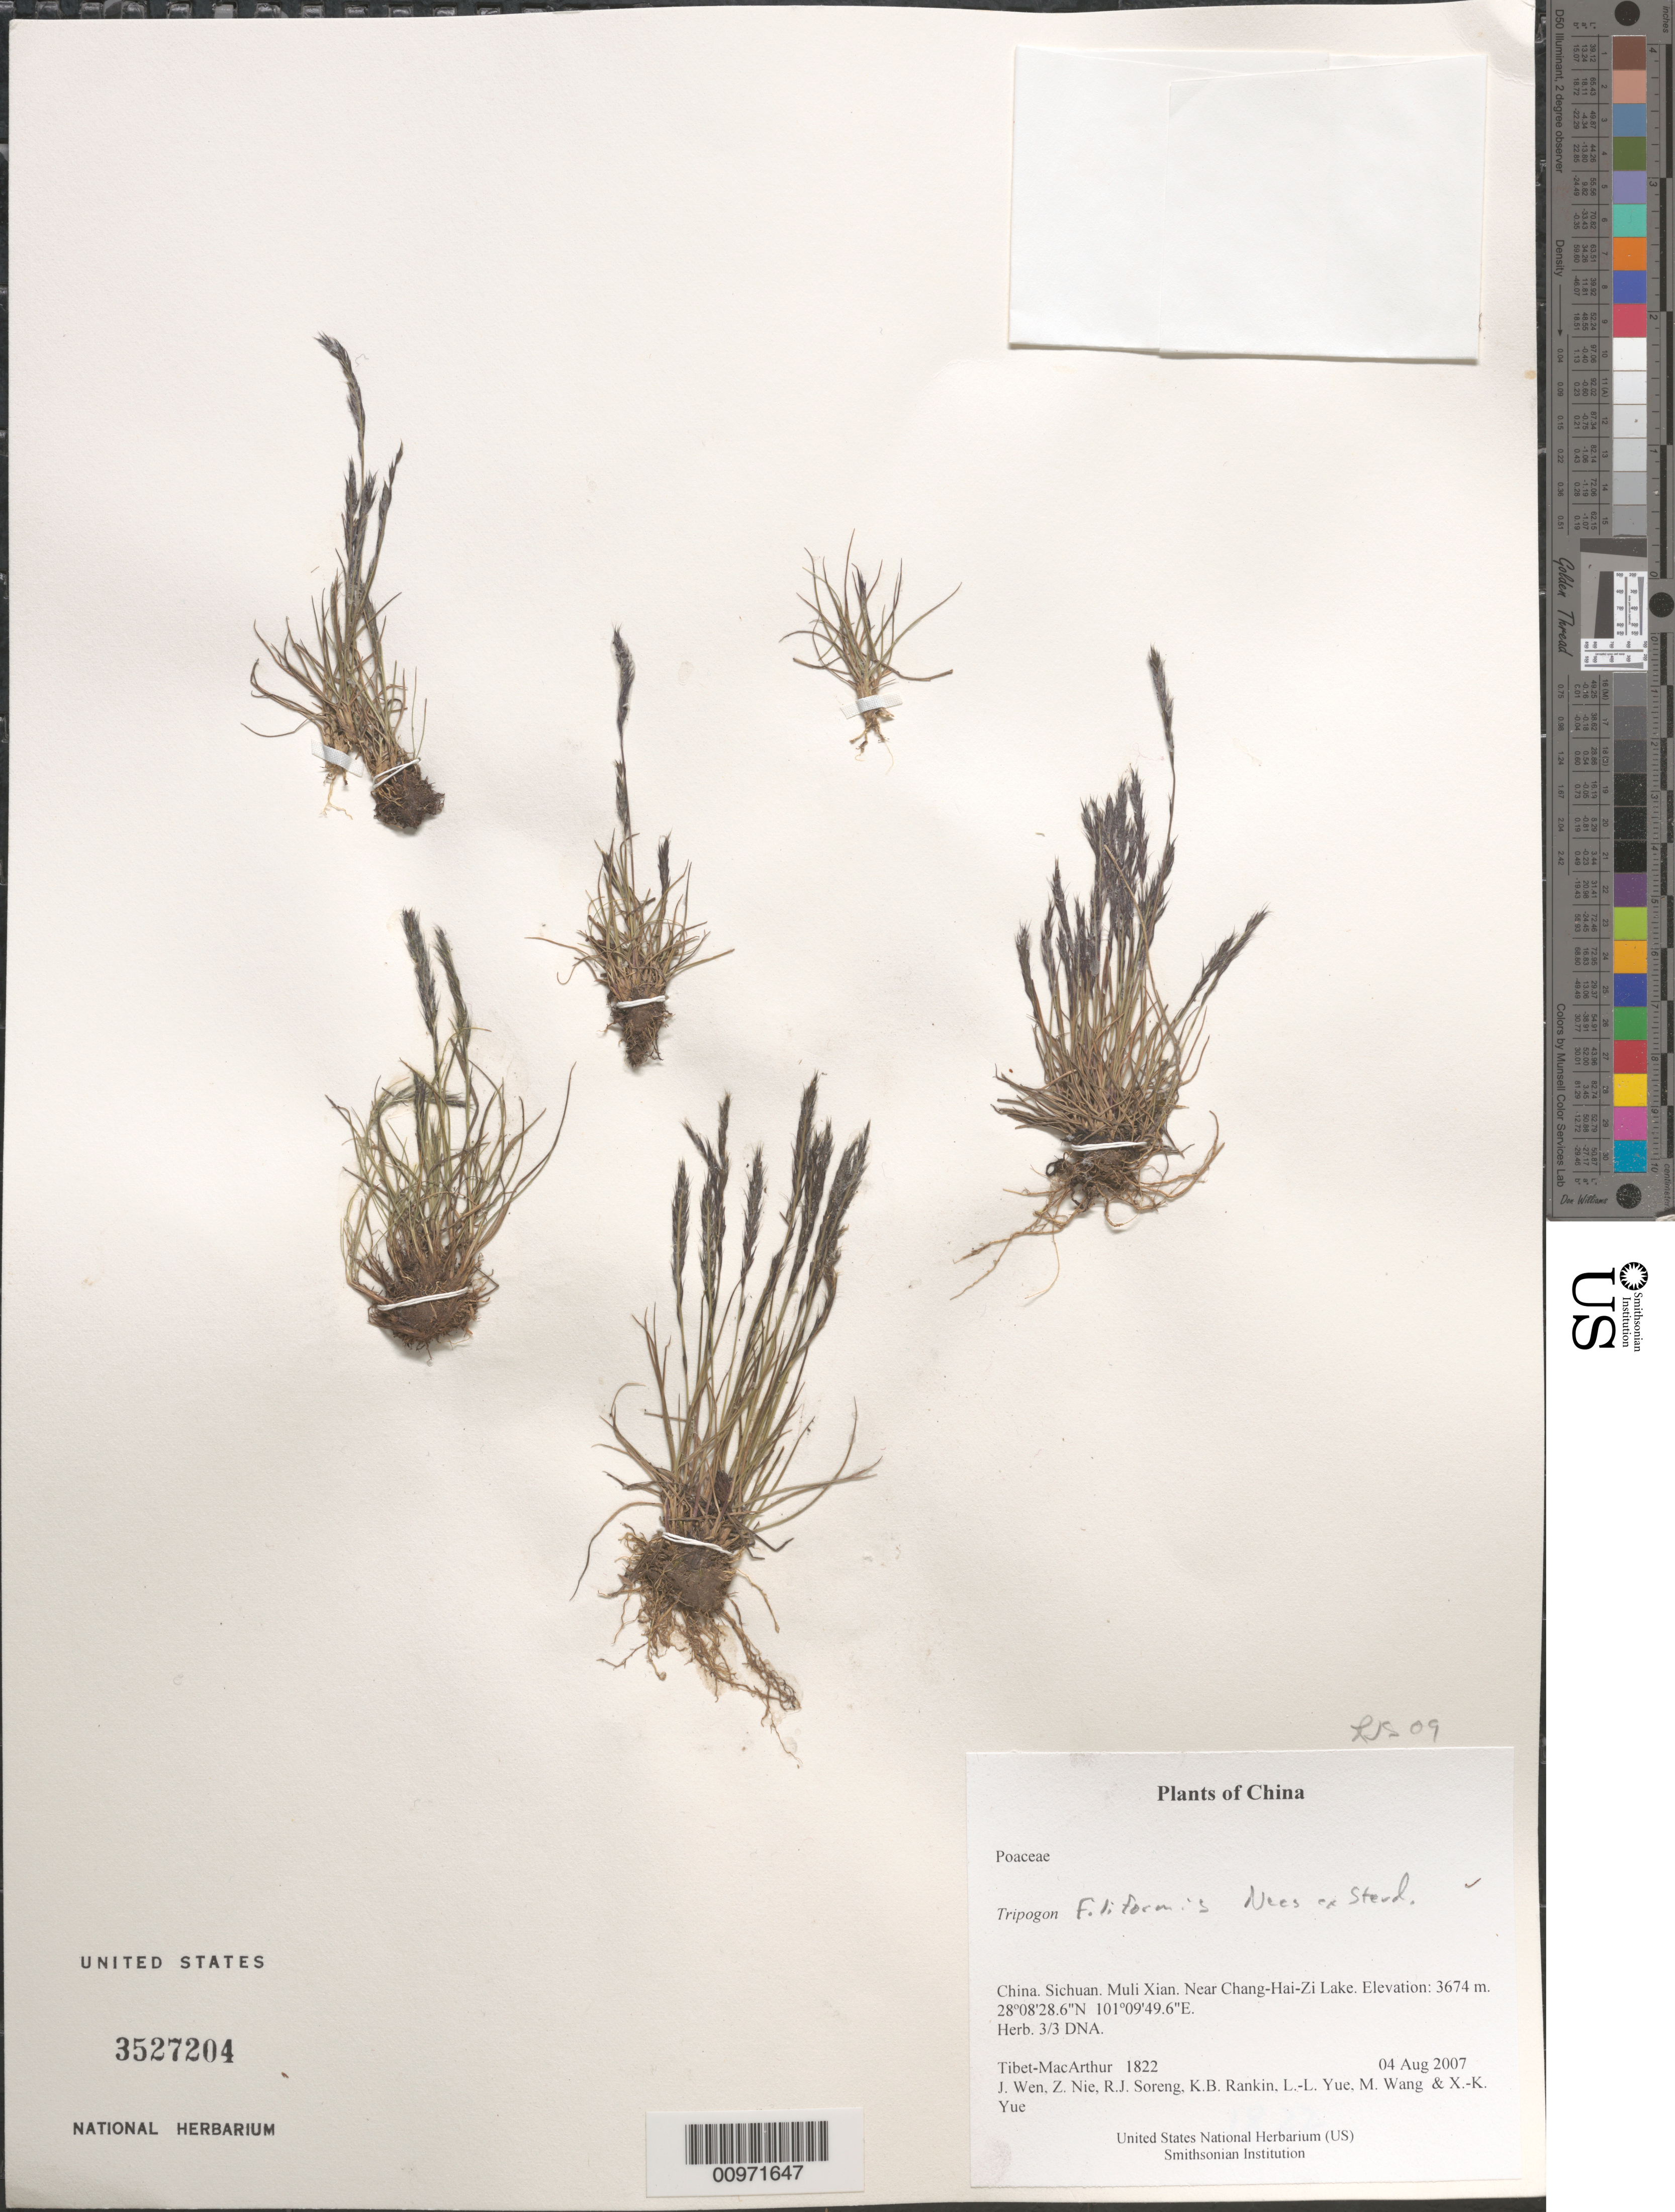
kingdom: Plantae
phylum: Tracheophyta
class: Liliopsida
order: Poales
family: Poaceae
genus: Tripogon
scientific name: Tripogon filiformis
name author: Nees ex Steud.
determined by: Soreng, Robert J., Research Associate (BOT), Smithsonian Institution - National Museum of Natural History (UNITED STATES)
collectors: Tibet-MacArthur, J. Wen, Z. Nie, R. J. Soreng, K. Rankin, L. Yue, M. Wang & X. Yue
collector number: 1822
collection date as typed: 04 Aug 2007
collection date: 2007-08-04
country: China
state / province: Sichuan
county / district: Muli Xian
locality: Near Chang-Hai-Zi Lake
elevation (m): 3674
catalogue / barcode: US 3527204